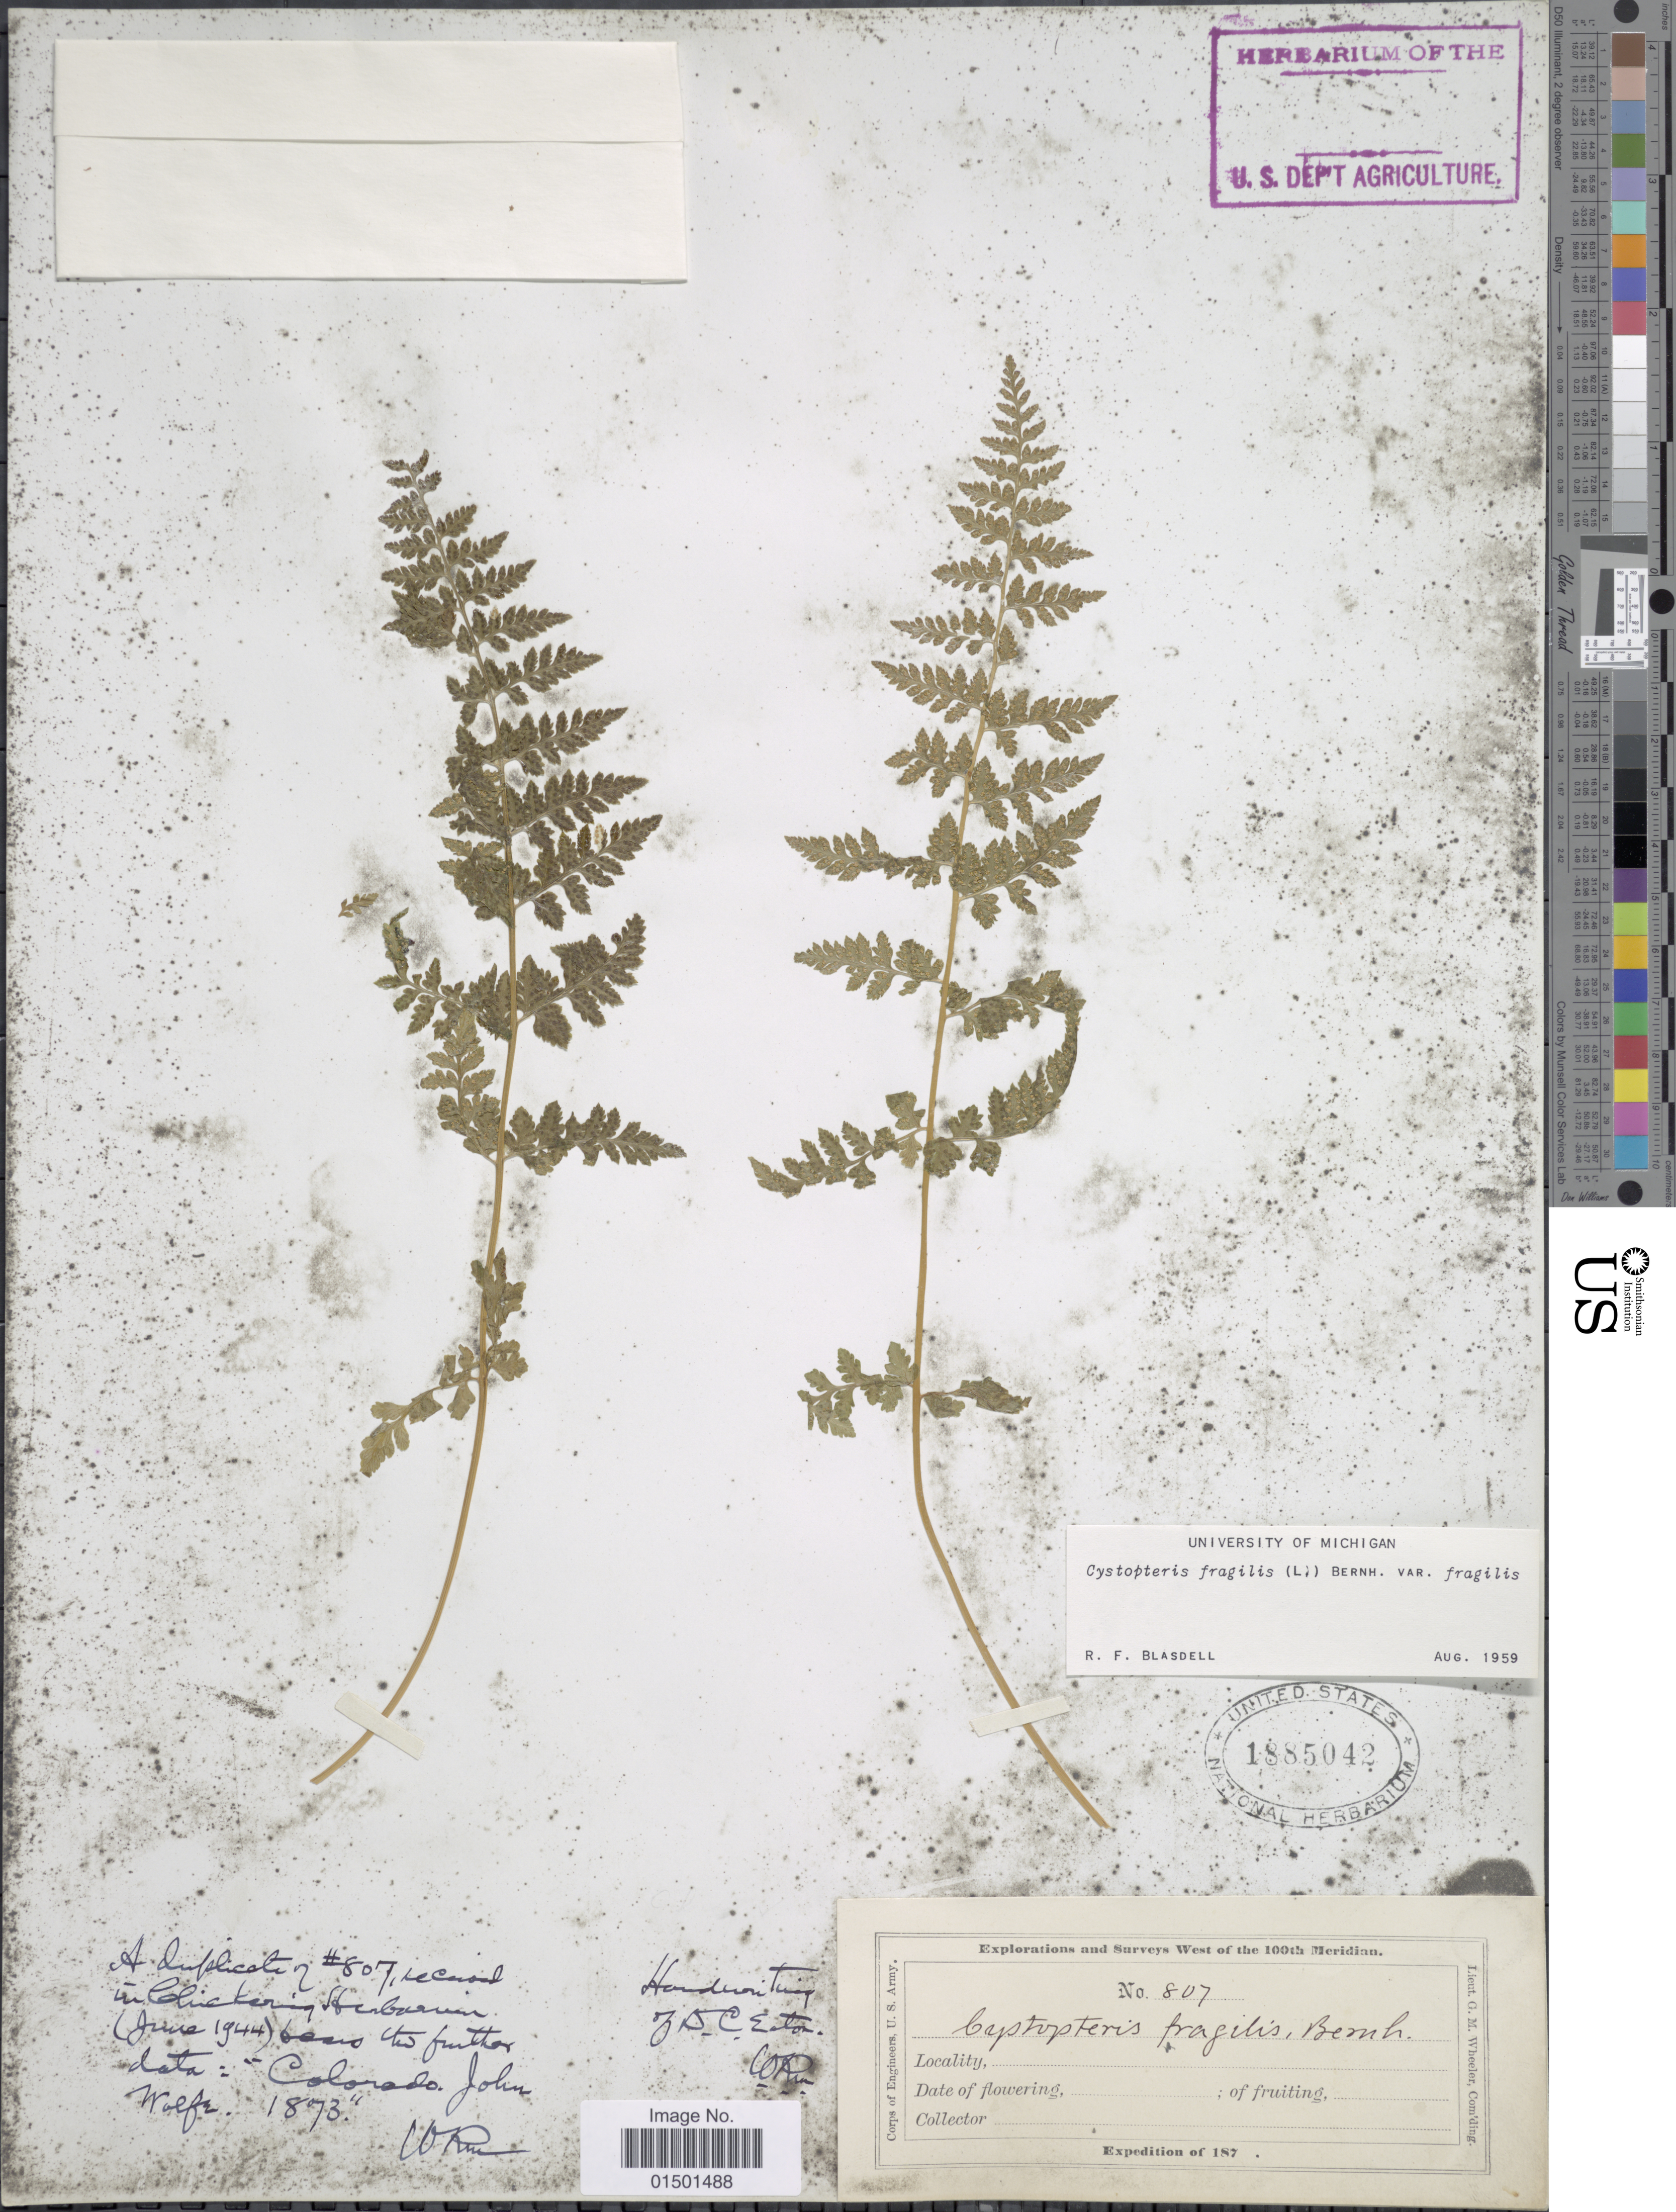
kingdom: Plantae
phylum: Tracheophyta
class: Polypodiopsida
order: Polypodiales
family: Cystopteridaceae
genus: Cystopteris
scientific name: Cystopteris fragilis var. fragilis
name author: (L.) Bernh.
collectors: J. Wolf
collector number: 807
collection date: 1873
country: United States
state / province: Colorado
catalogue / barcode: US 1885042